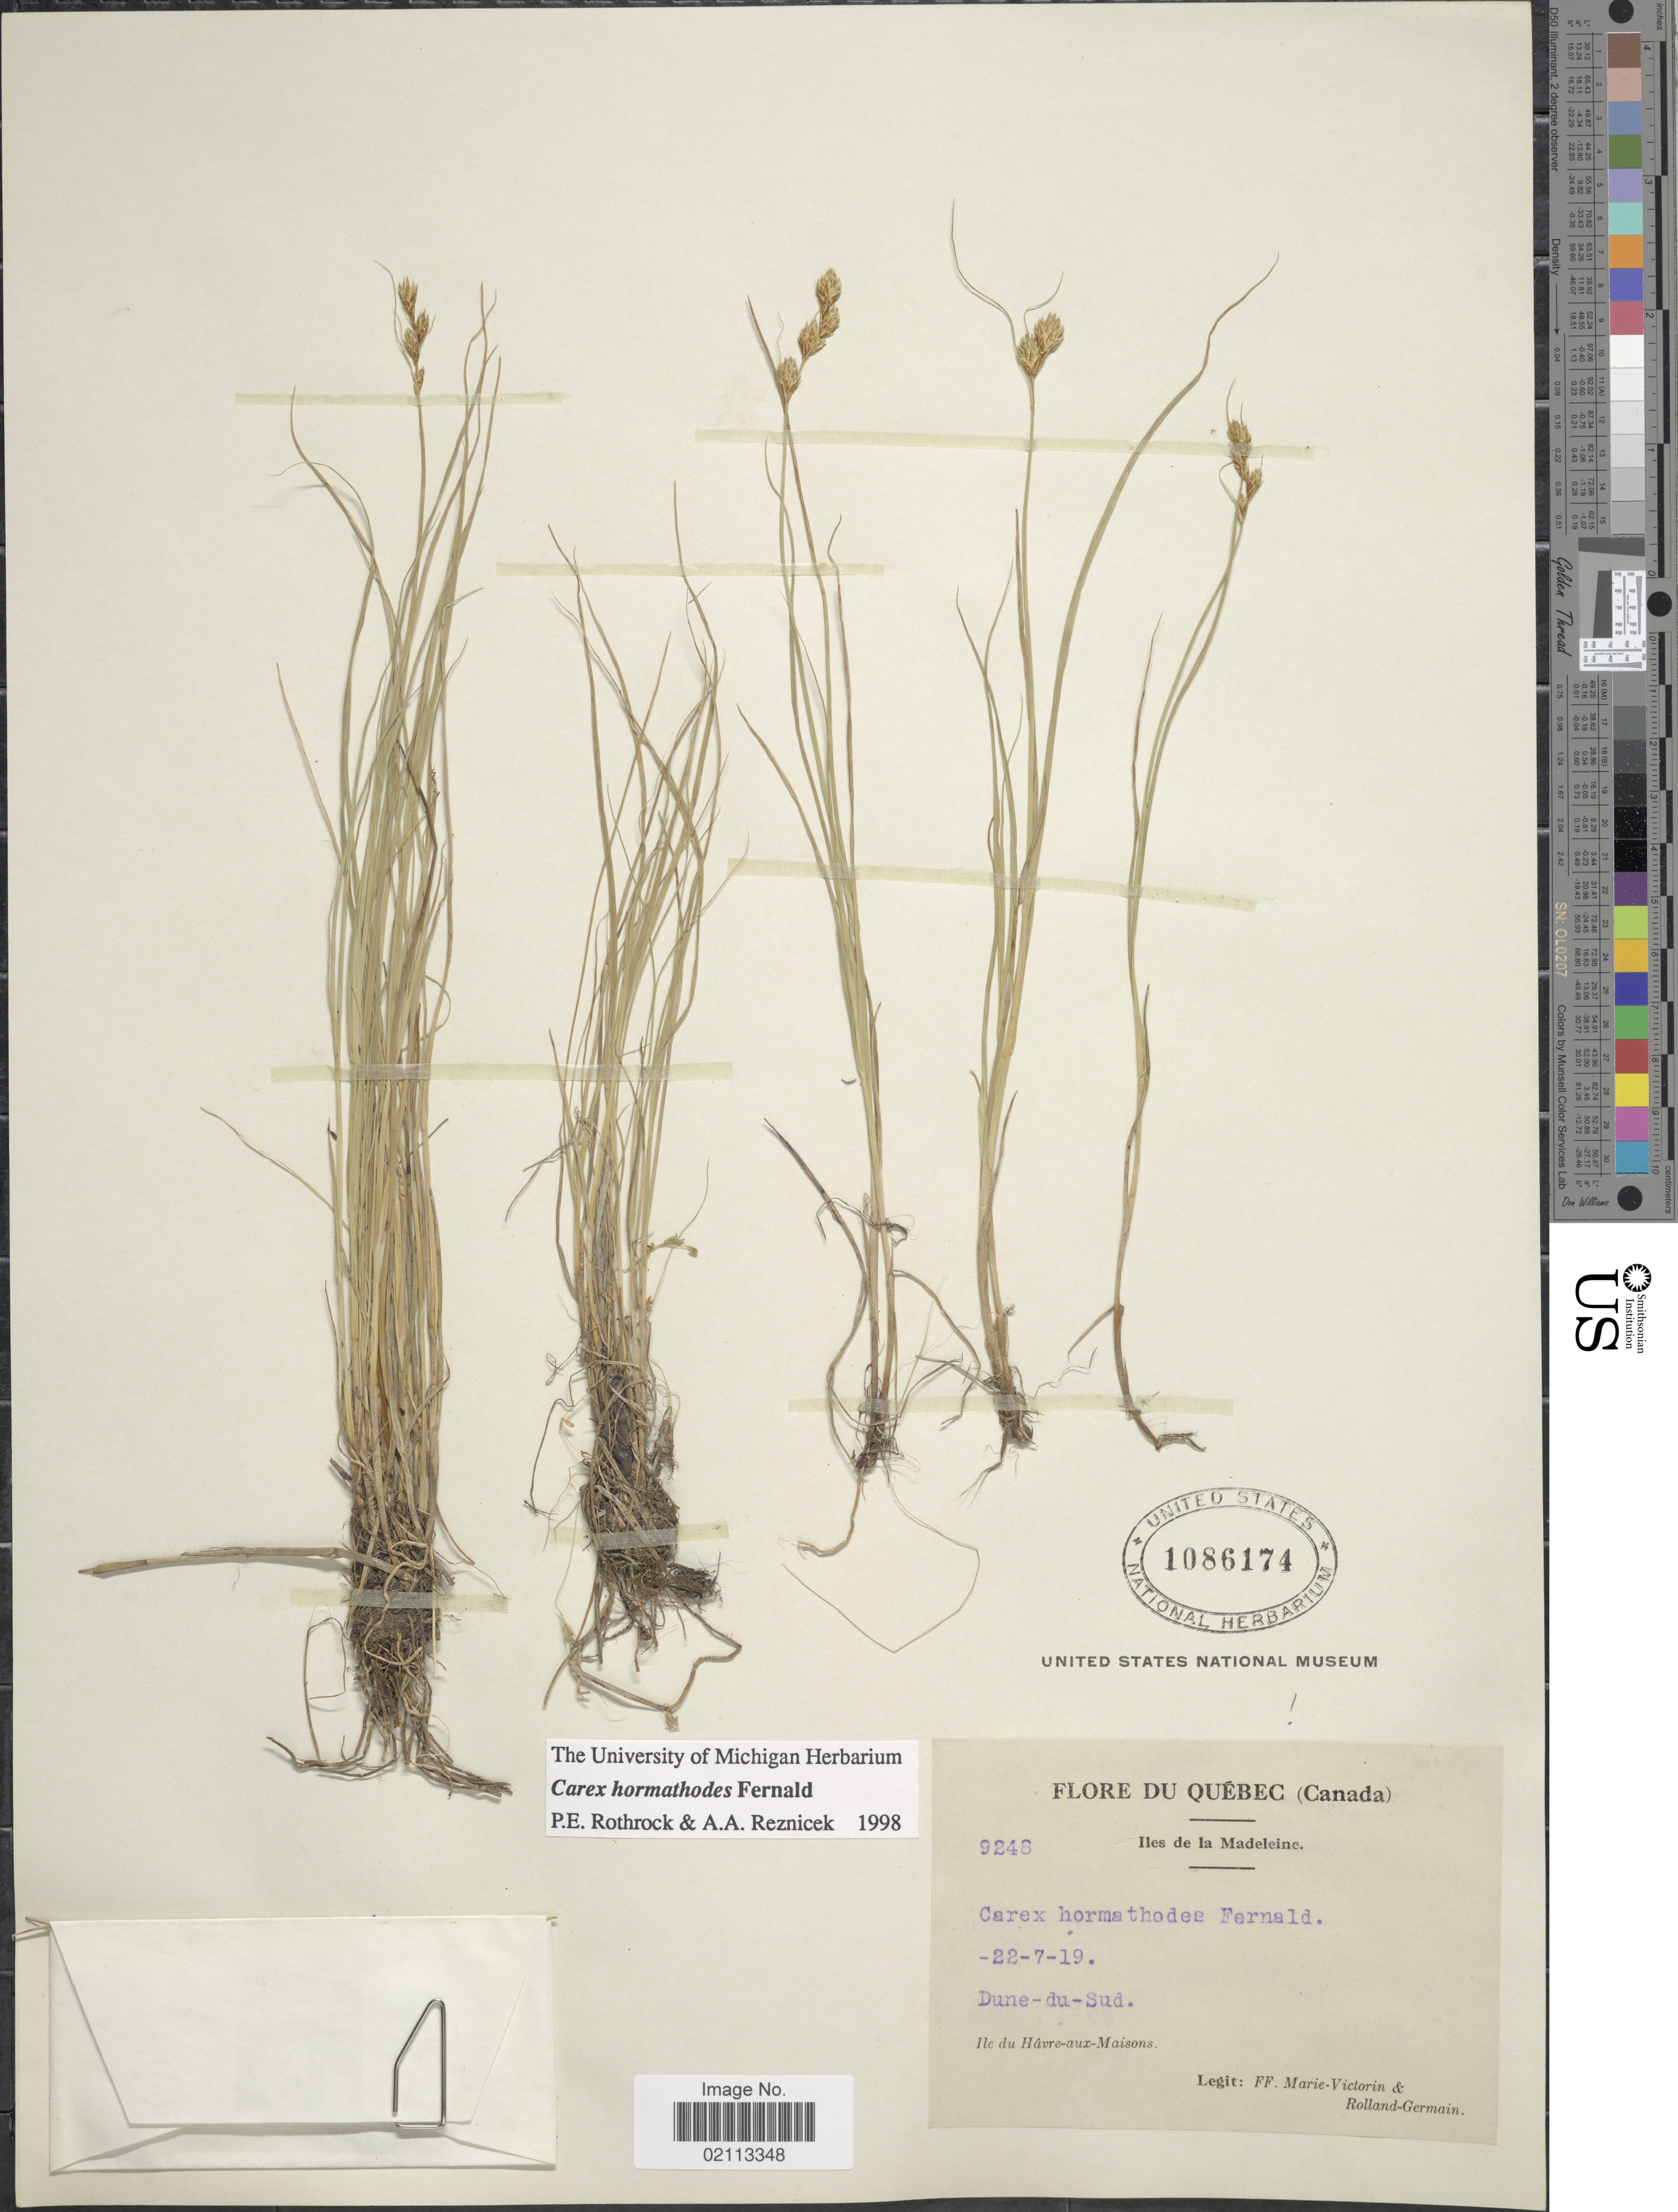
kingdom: Plantae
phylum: Tracheophyta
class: Liliopsida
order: Poales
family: Cyperaceae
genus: Carex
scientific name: Carex hormathodes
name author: Fernald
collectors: Fr. Marie-Victorin & Rolland-Germain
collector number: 9248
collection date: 1919-07-22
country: Canada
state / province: Quebec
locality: Iles de la Madeleine, Dune-du-Sud, Ile du Hâvre-aux-Maisons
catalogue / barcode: US 1086174